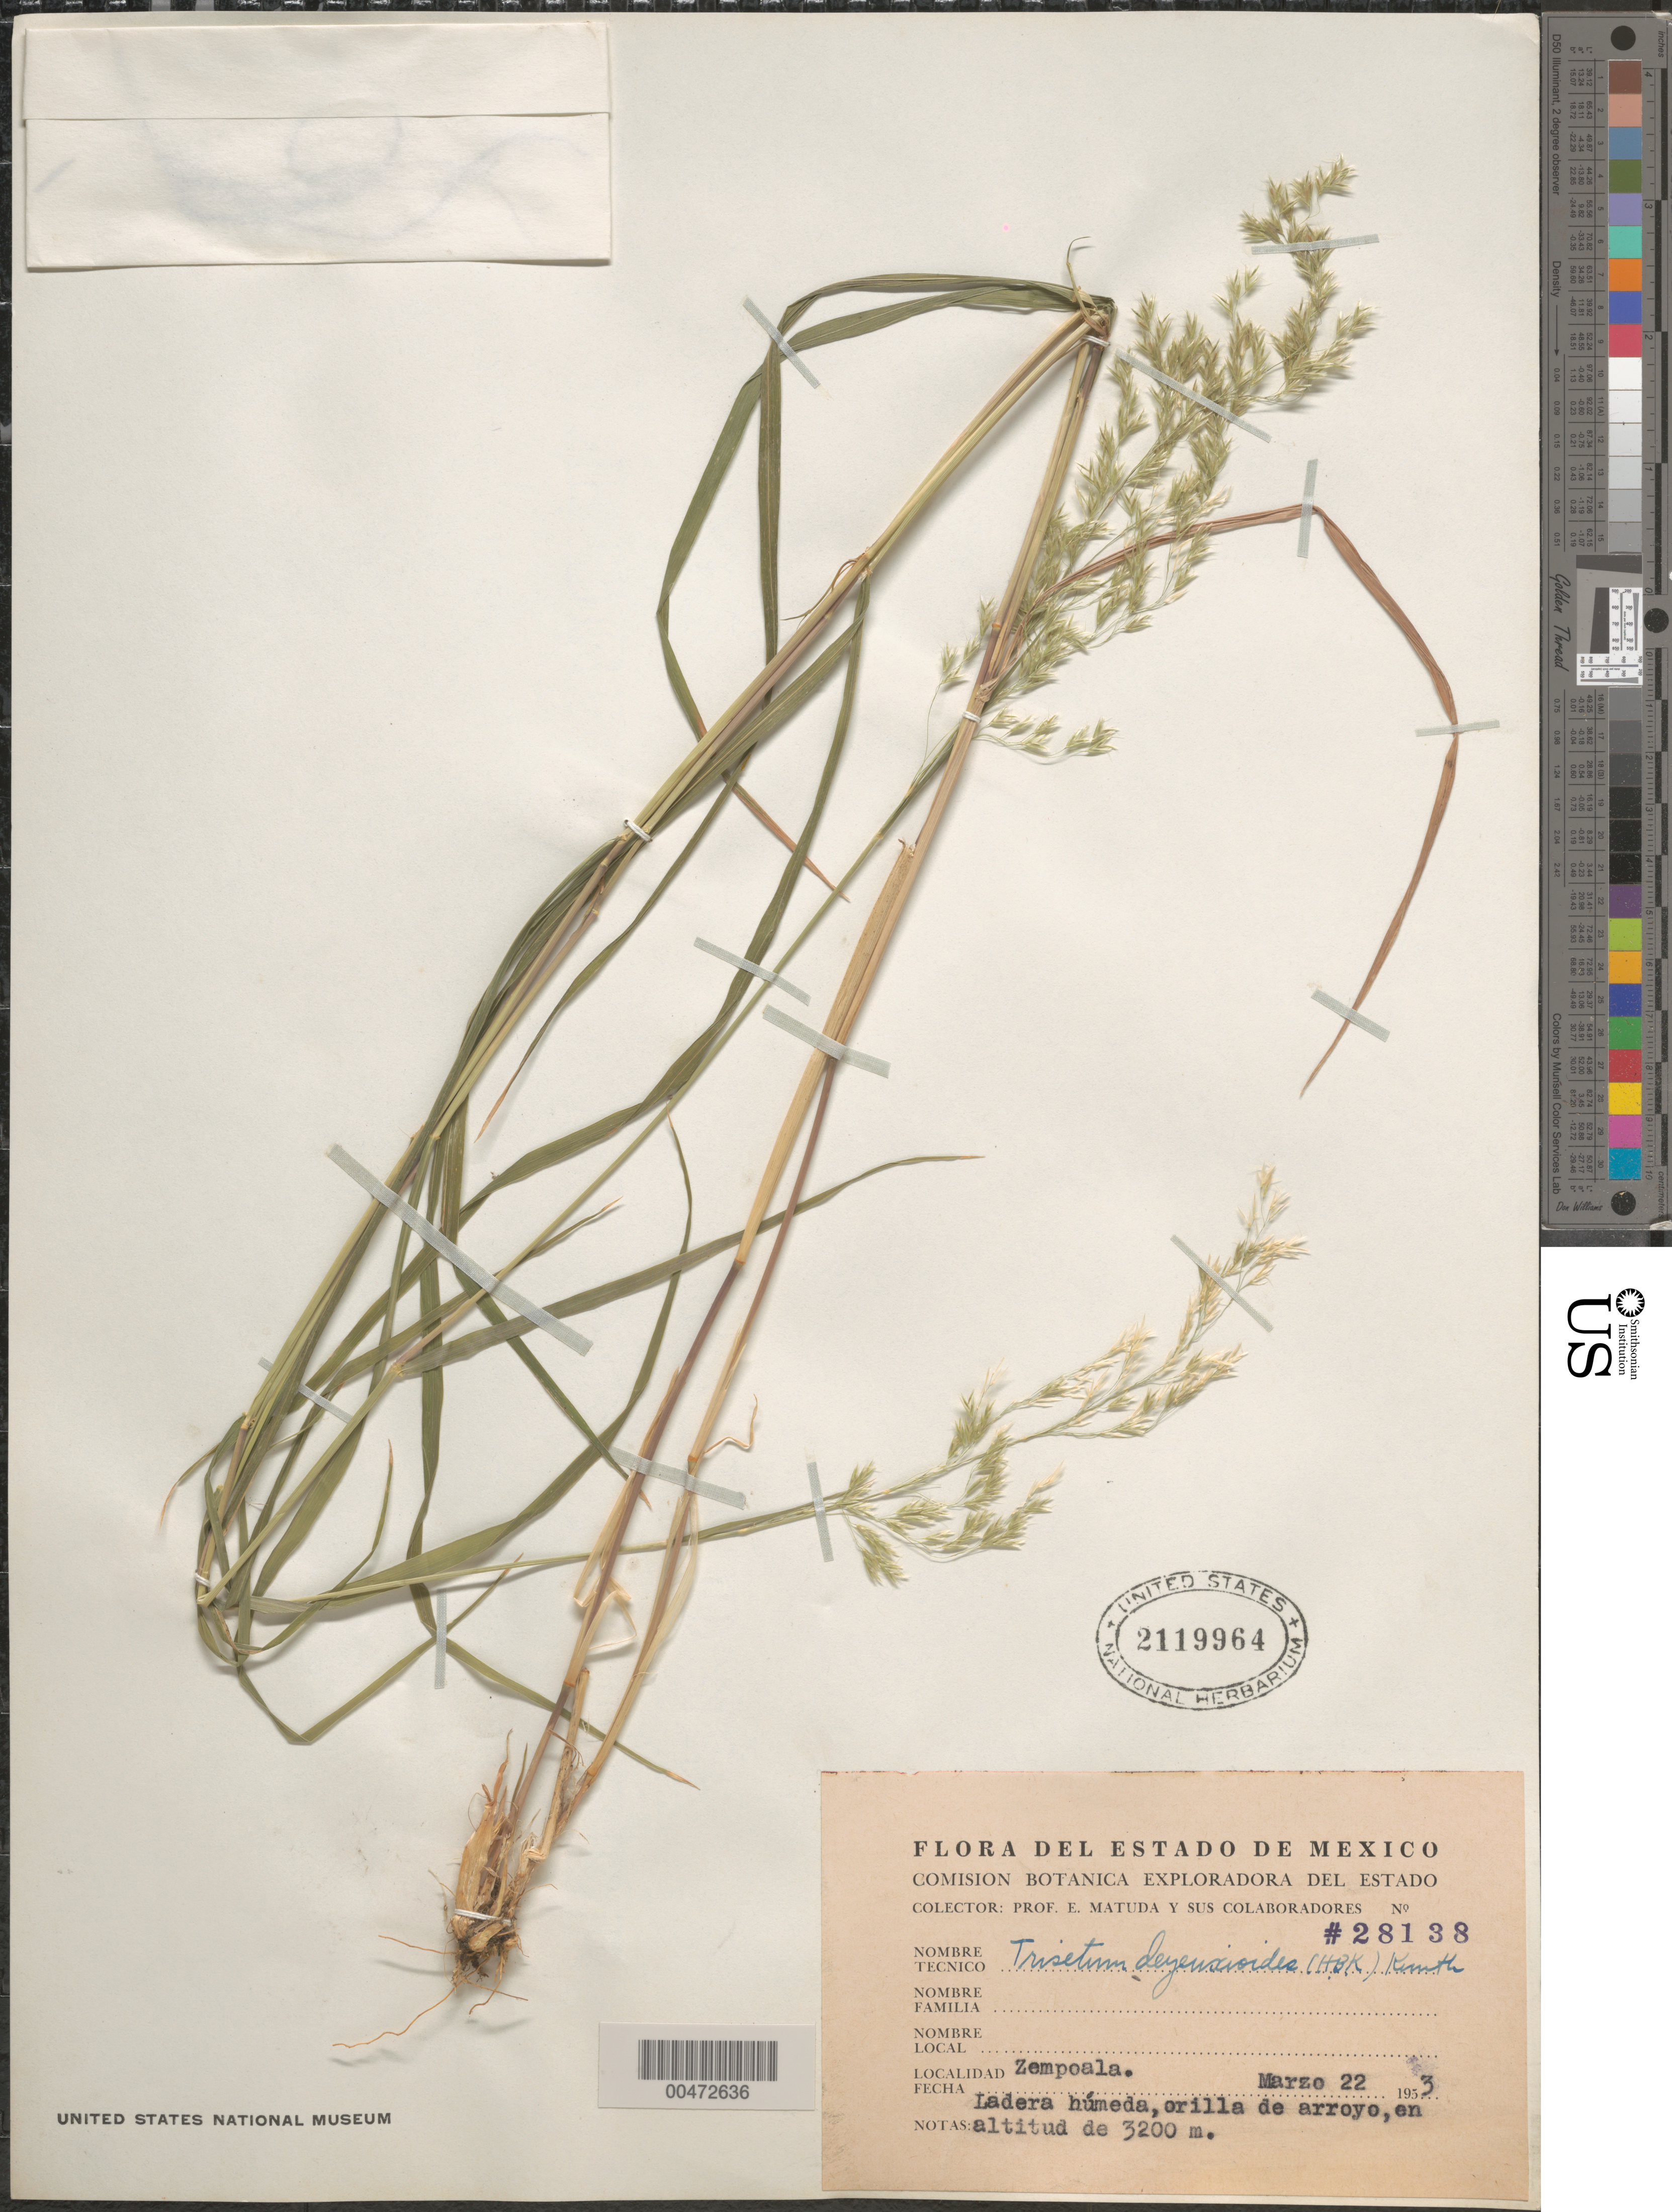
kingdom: Plantae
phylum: Tracheophyta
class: Liliopsida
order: Poales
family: Poaceae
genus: Trisetum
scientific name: Trisetum deyeuxioides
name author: (Kunth) Kunth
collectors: E. Matuda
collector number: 28138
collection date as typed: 22 Mar 1953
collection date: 1953-03-22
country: Mexico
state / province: México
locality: Zempoala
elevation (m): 3200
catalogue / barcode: US 2119964